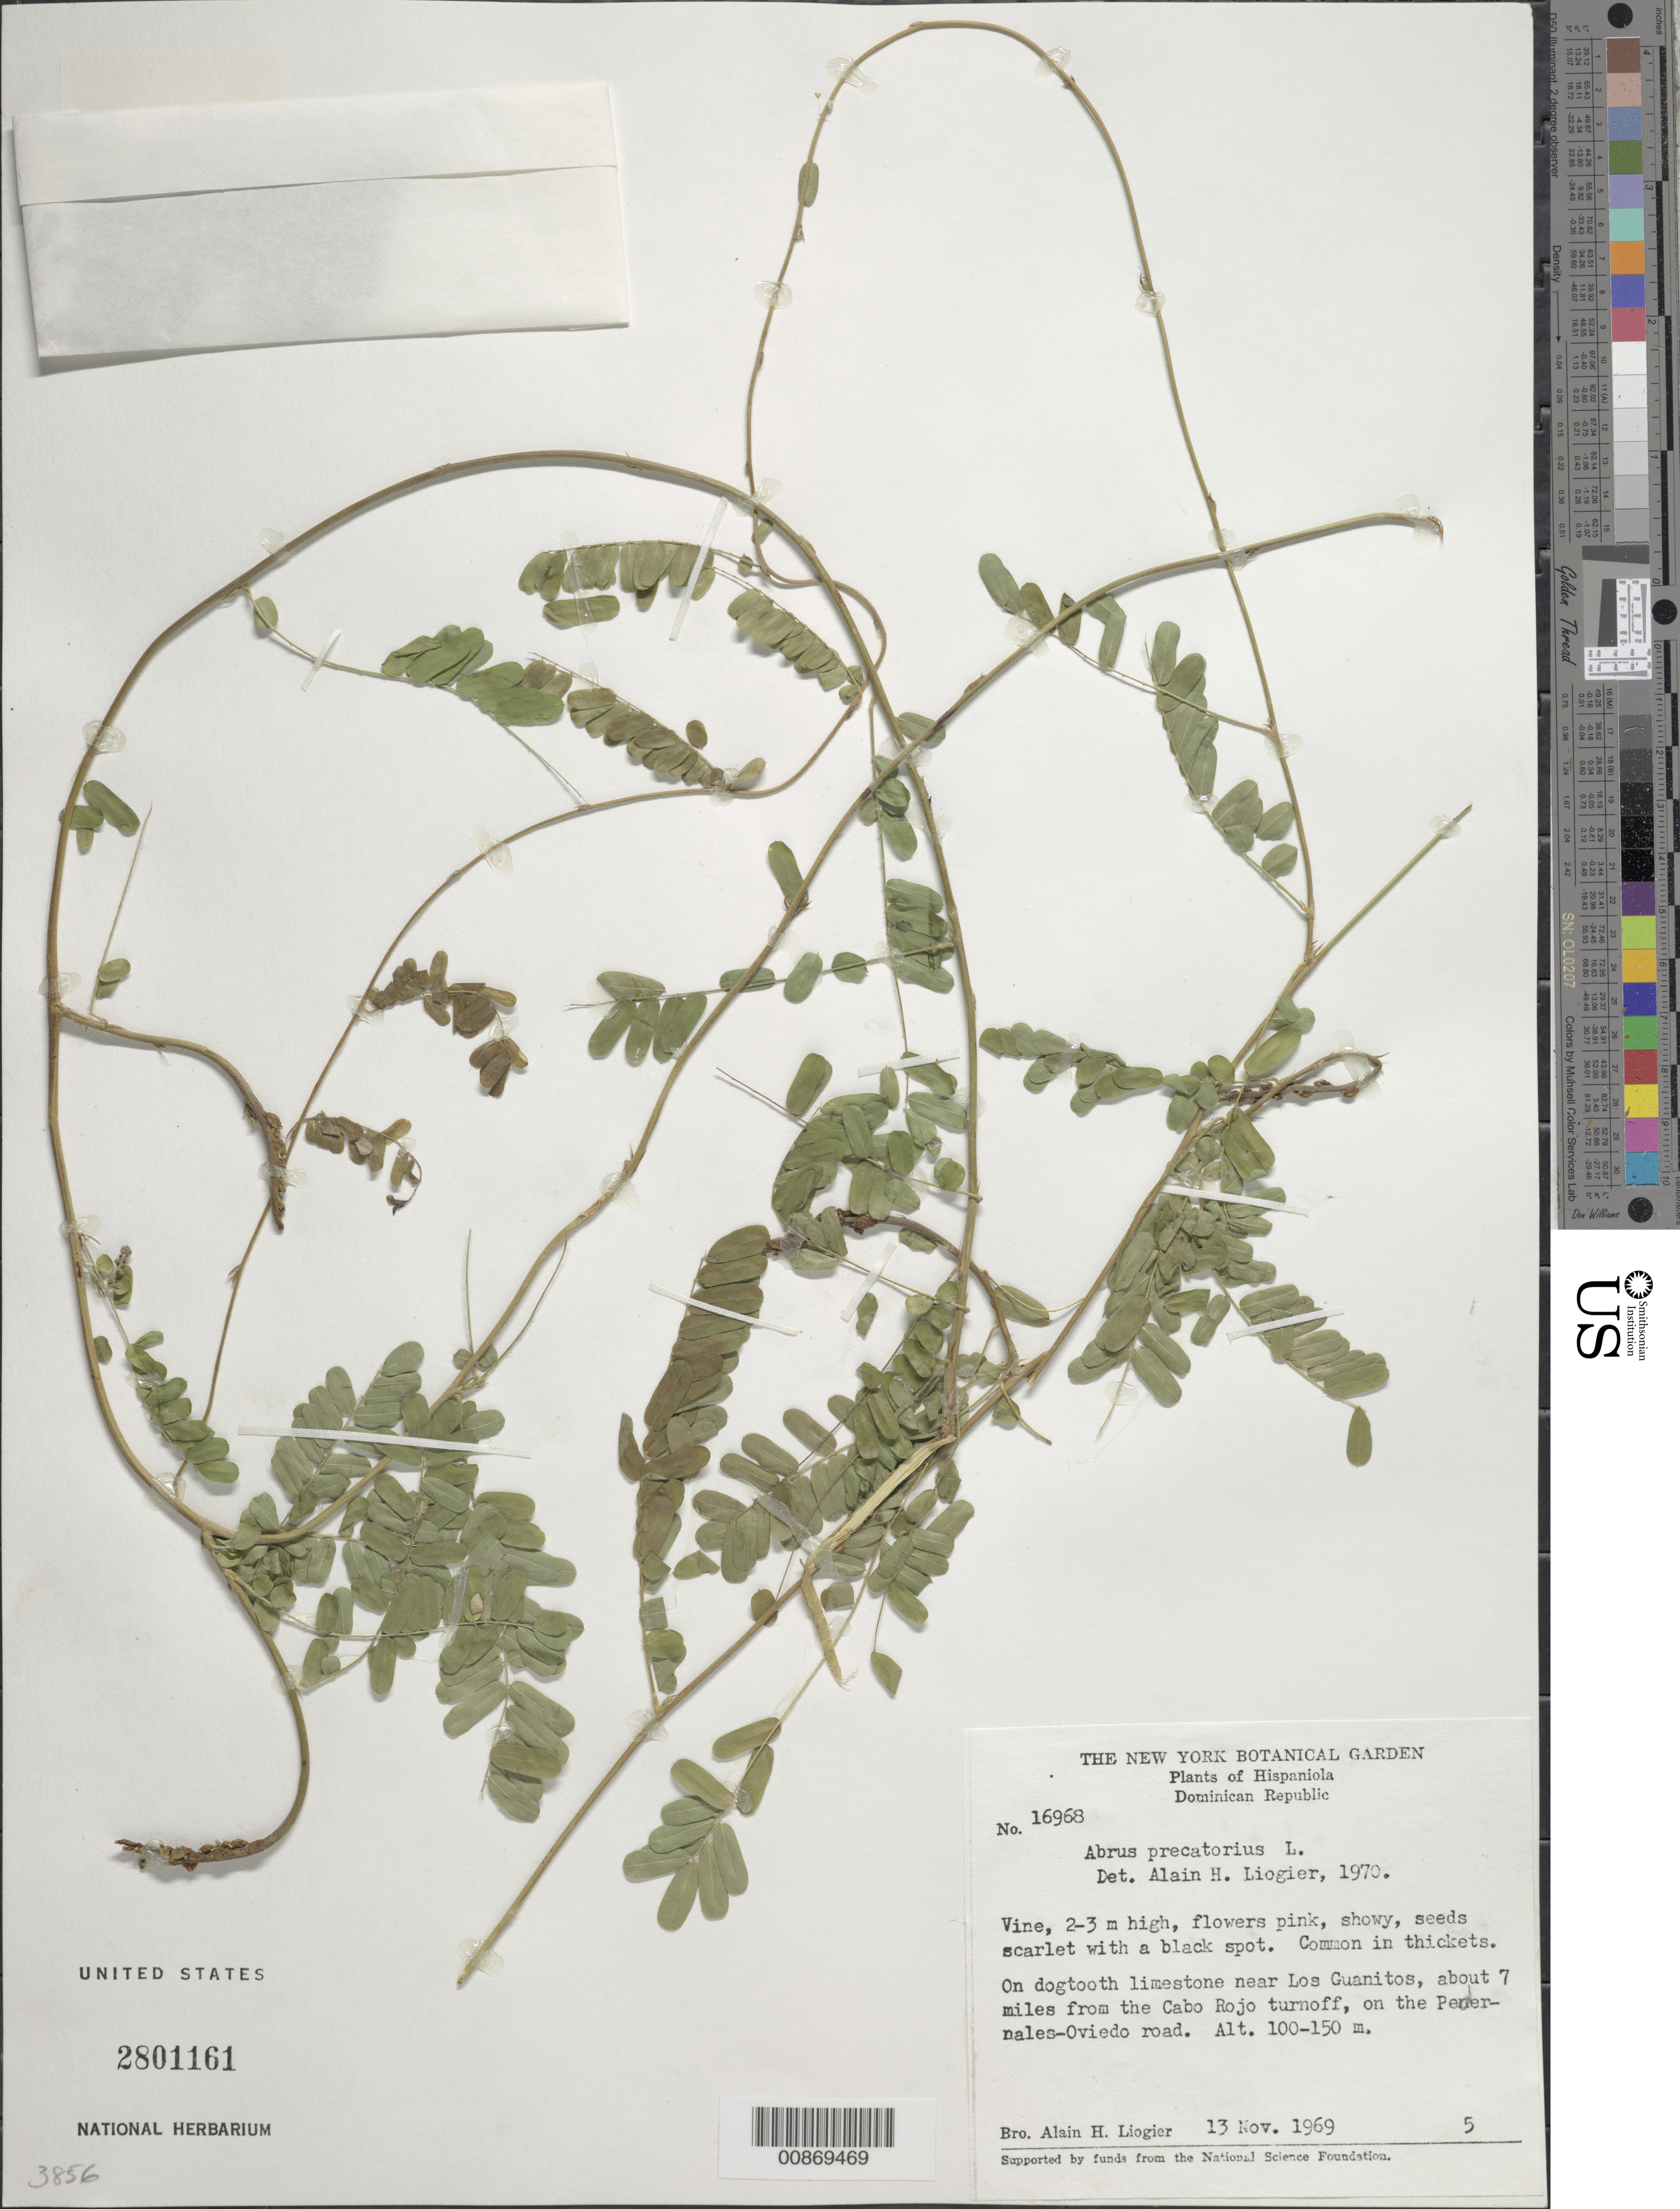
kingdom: Plantae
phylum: Tracheophyta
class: Magnoliopsida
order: Fabales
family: Fabaceae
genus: Abrus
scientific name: Abrus precatorius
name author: L.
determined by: Liogier, Alain H.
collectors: A. H. Liogier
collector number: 16968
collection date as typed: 13 Nov 1969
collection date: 1969-11-13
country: Dominican Republic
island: Hispaniola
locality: Near Los Guanitos, about 7 miles from the Cabo Rojo turnoff, on the Pedernales-Oviedo road.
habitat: On dogtooth limestone. Common in thickets.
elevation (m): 100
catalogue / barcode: US 2801161